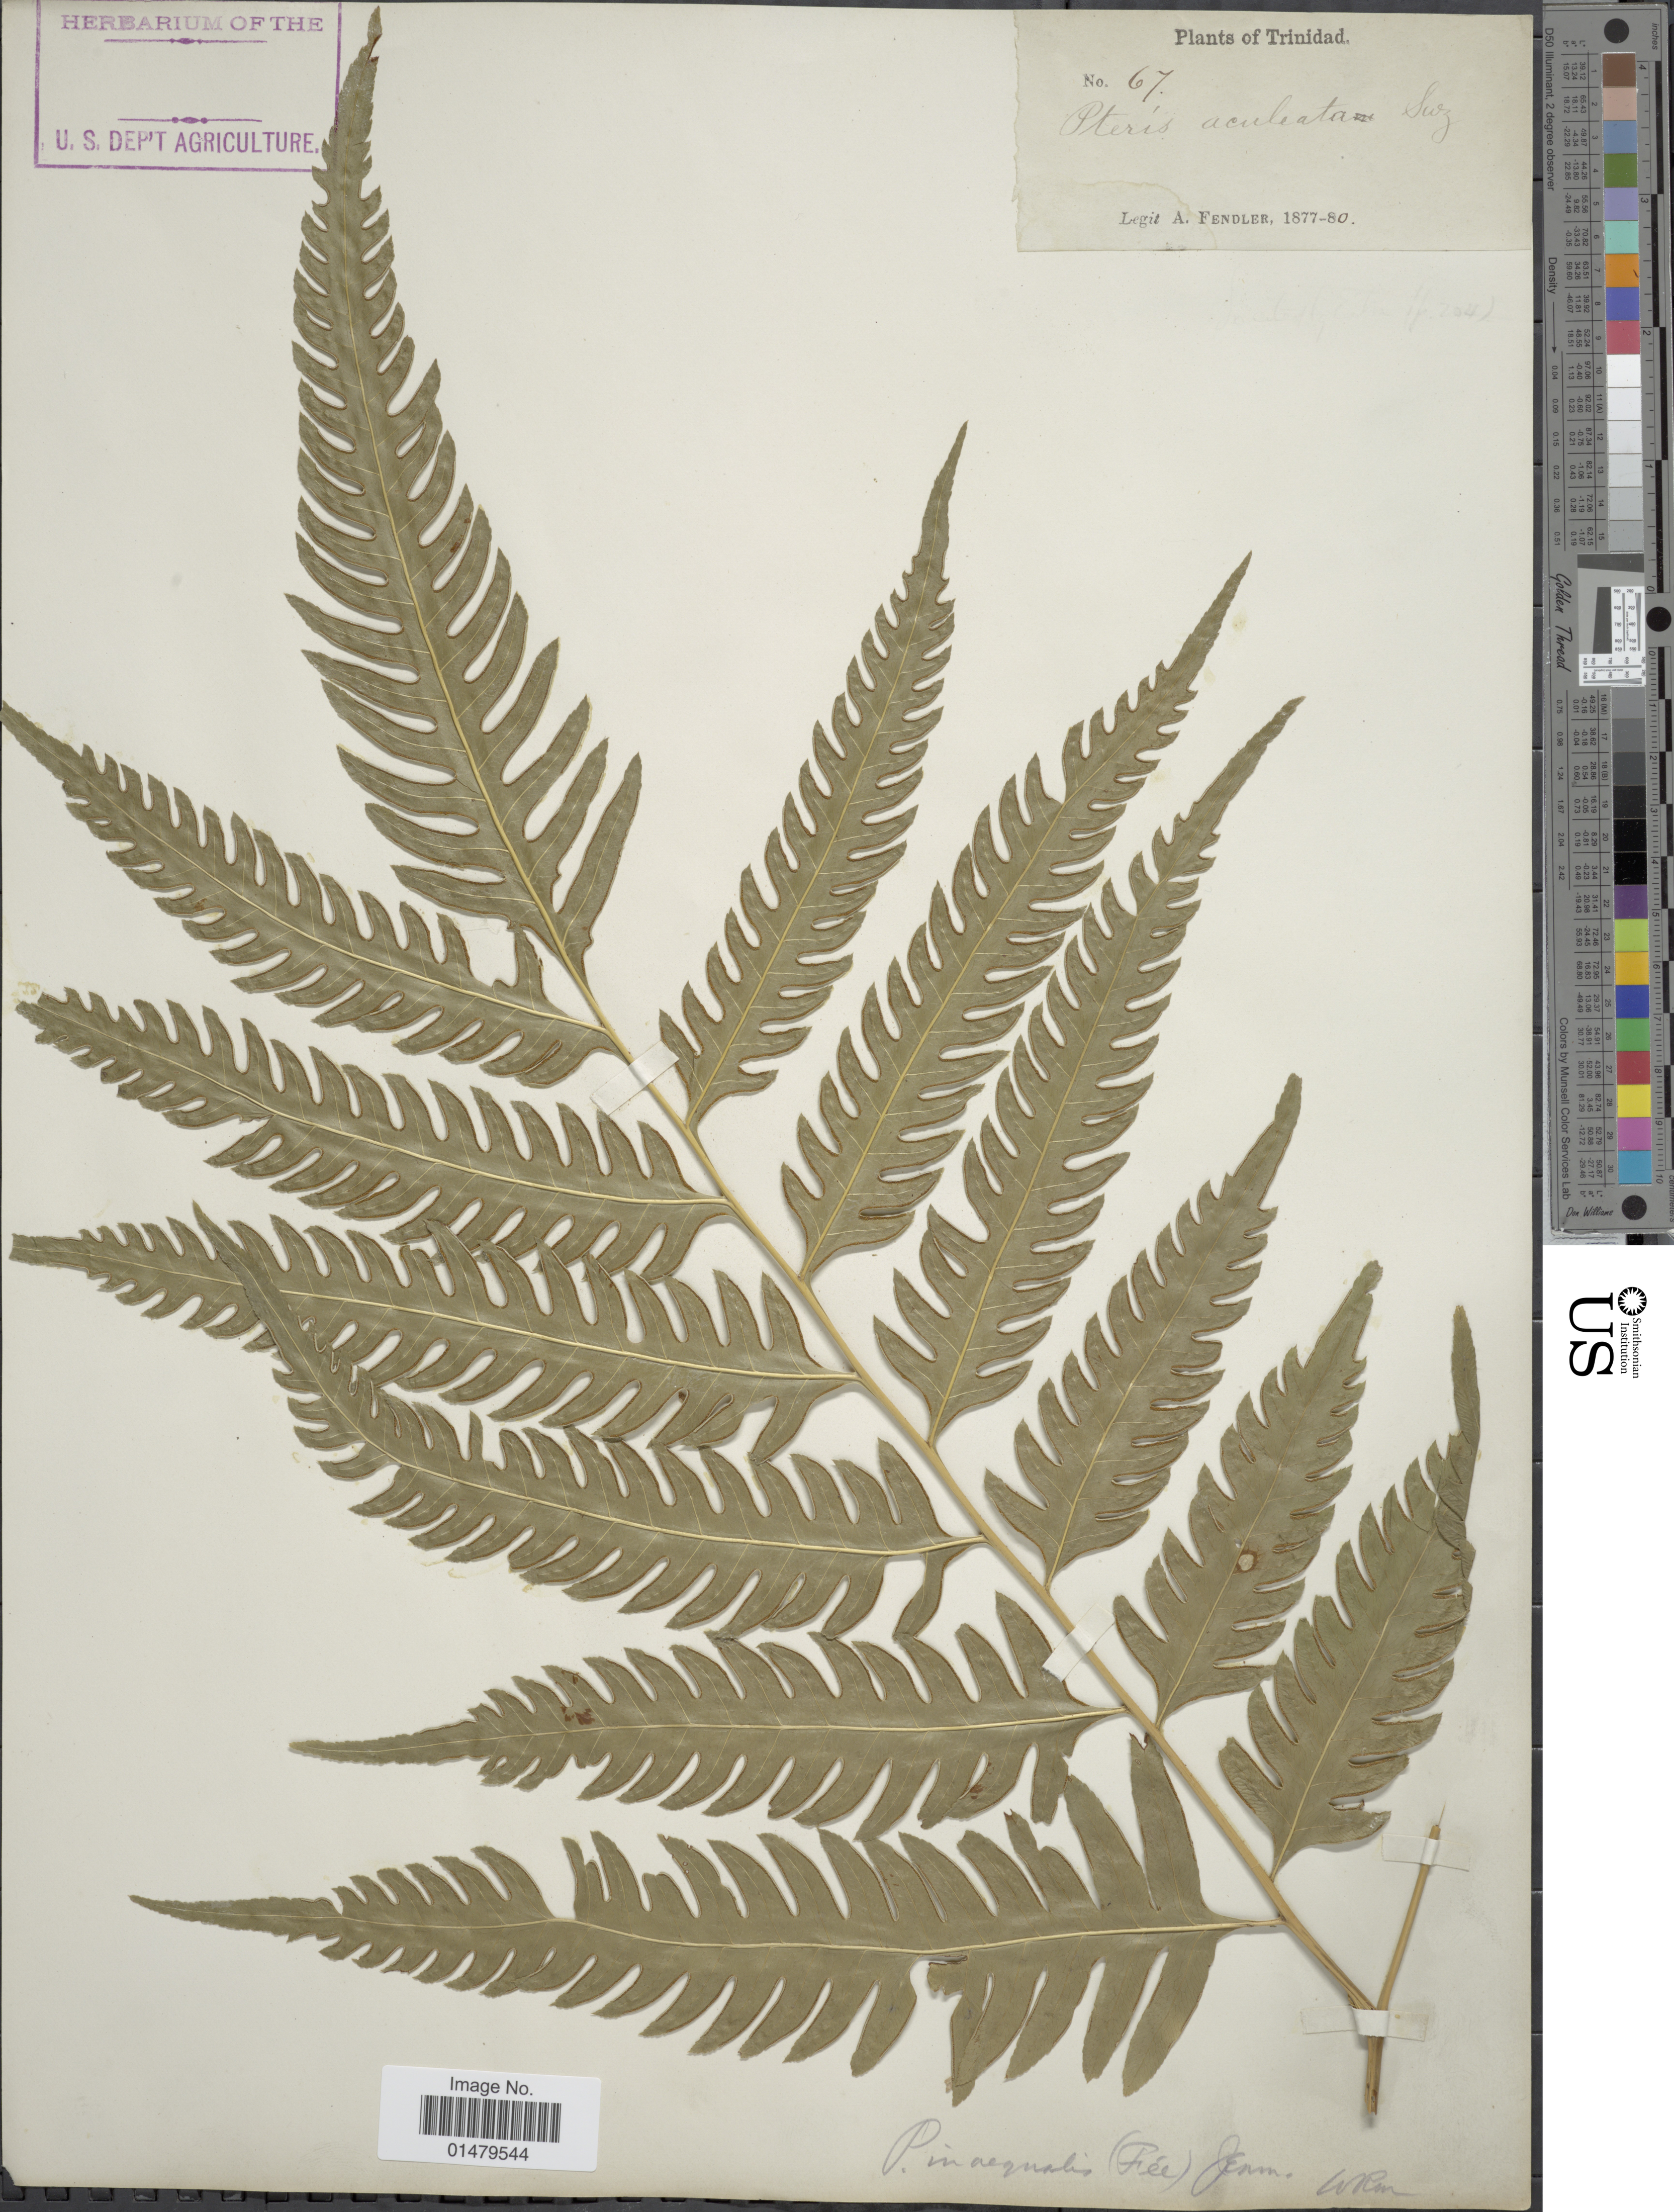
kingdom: Plantae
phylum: Tracheophyta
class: Polypodiopsida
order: Polypodiales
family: Pteridaceae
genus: Pteris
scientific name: Pteris inaequalis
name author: (Fée) Jenman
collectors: A. Fendler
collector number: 67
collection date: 1877/1880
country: Trinidad and Tobago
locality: Trinidad.